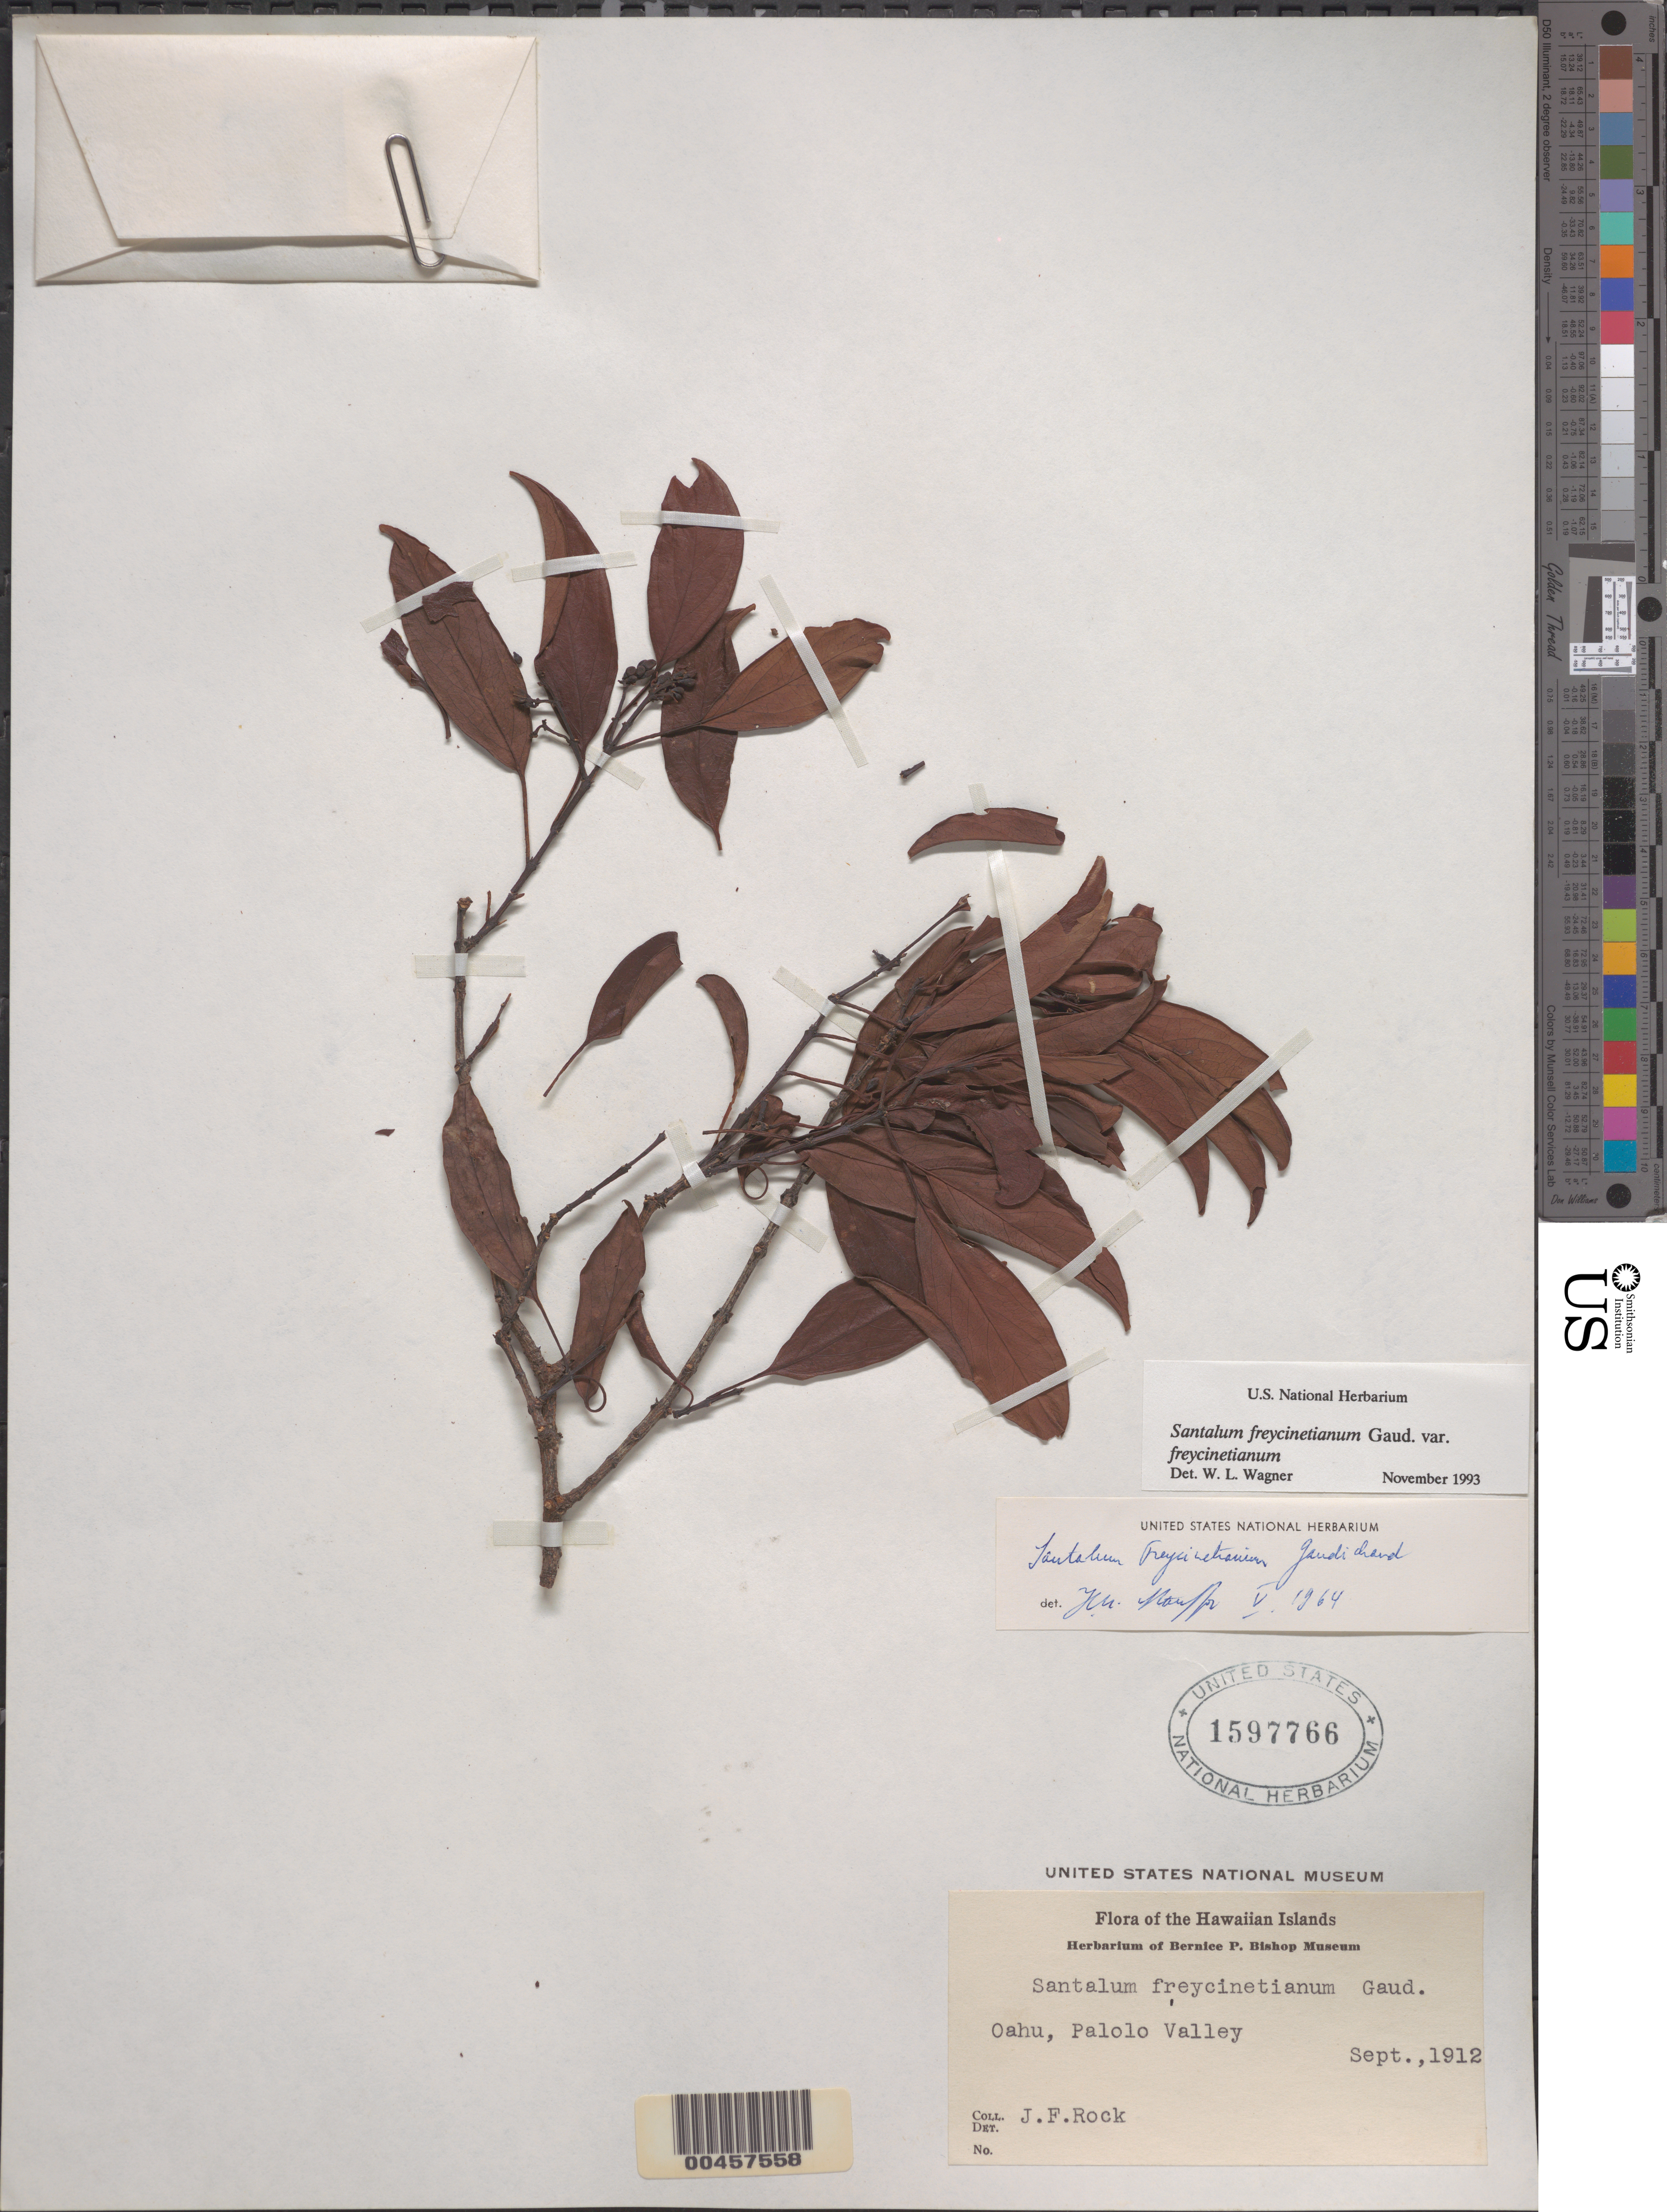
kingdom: Plantae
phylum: Tracheophyta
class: Magnoliopsida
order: Santalales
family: Santalaceae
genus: Santalum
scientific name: Santalum freycinetianum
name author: Gaudich.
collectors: J. F. Rock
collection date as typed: Sep 1912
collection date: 1912-09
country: United States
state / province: Hawaii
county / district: Honolulu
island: Oahu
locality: Palolo Valley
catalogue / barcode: US 1597766